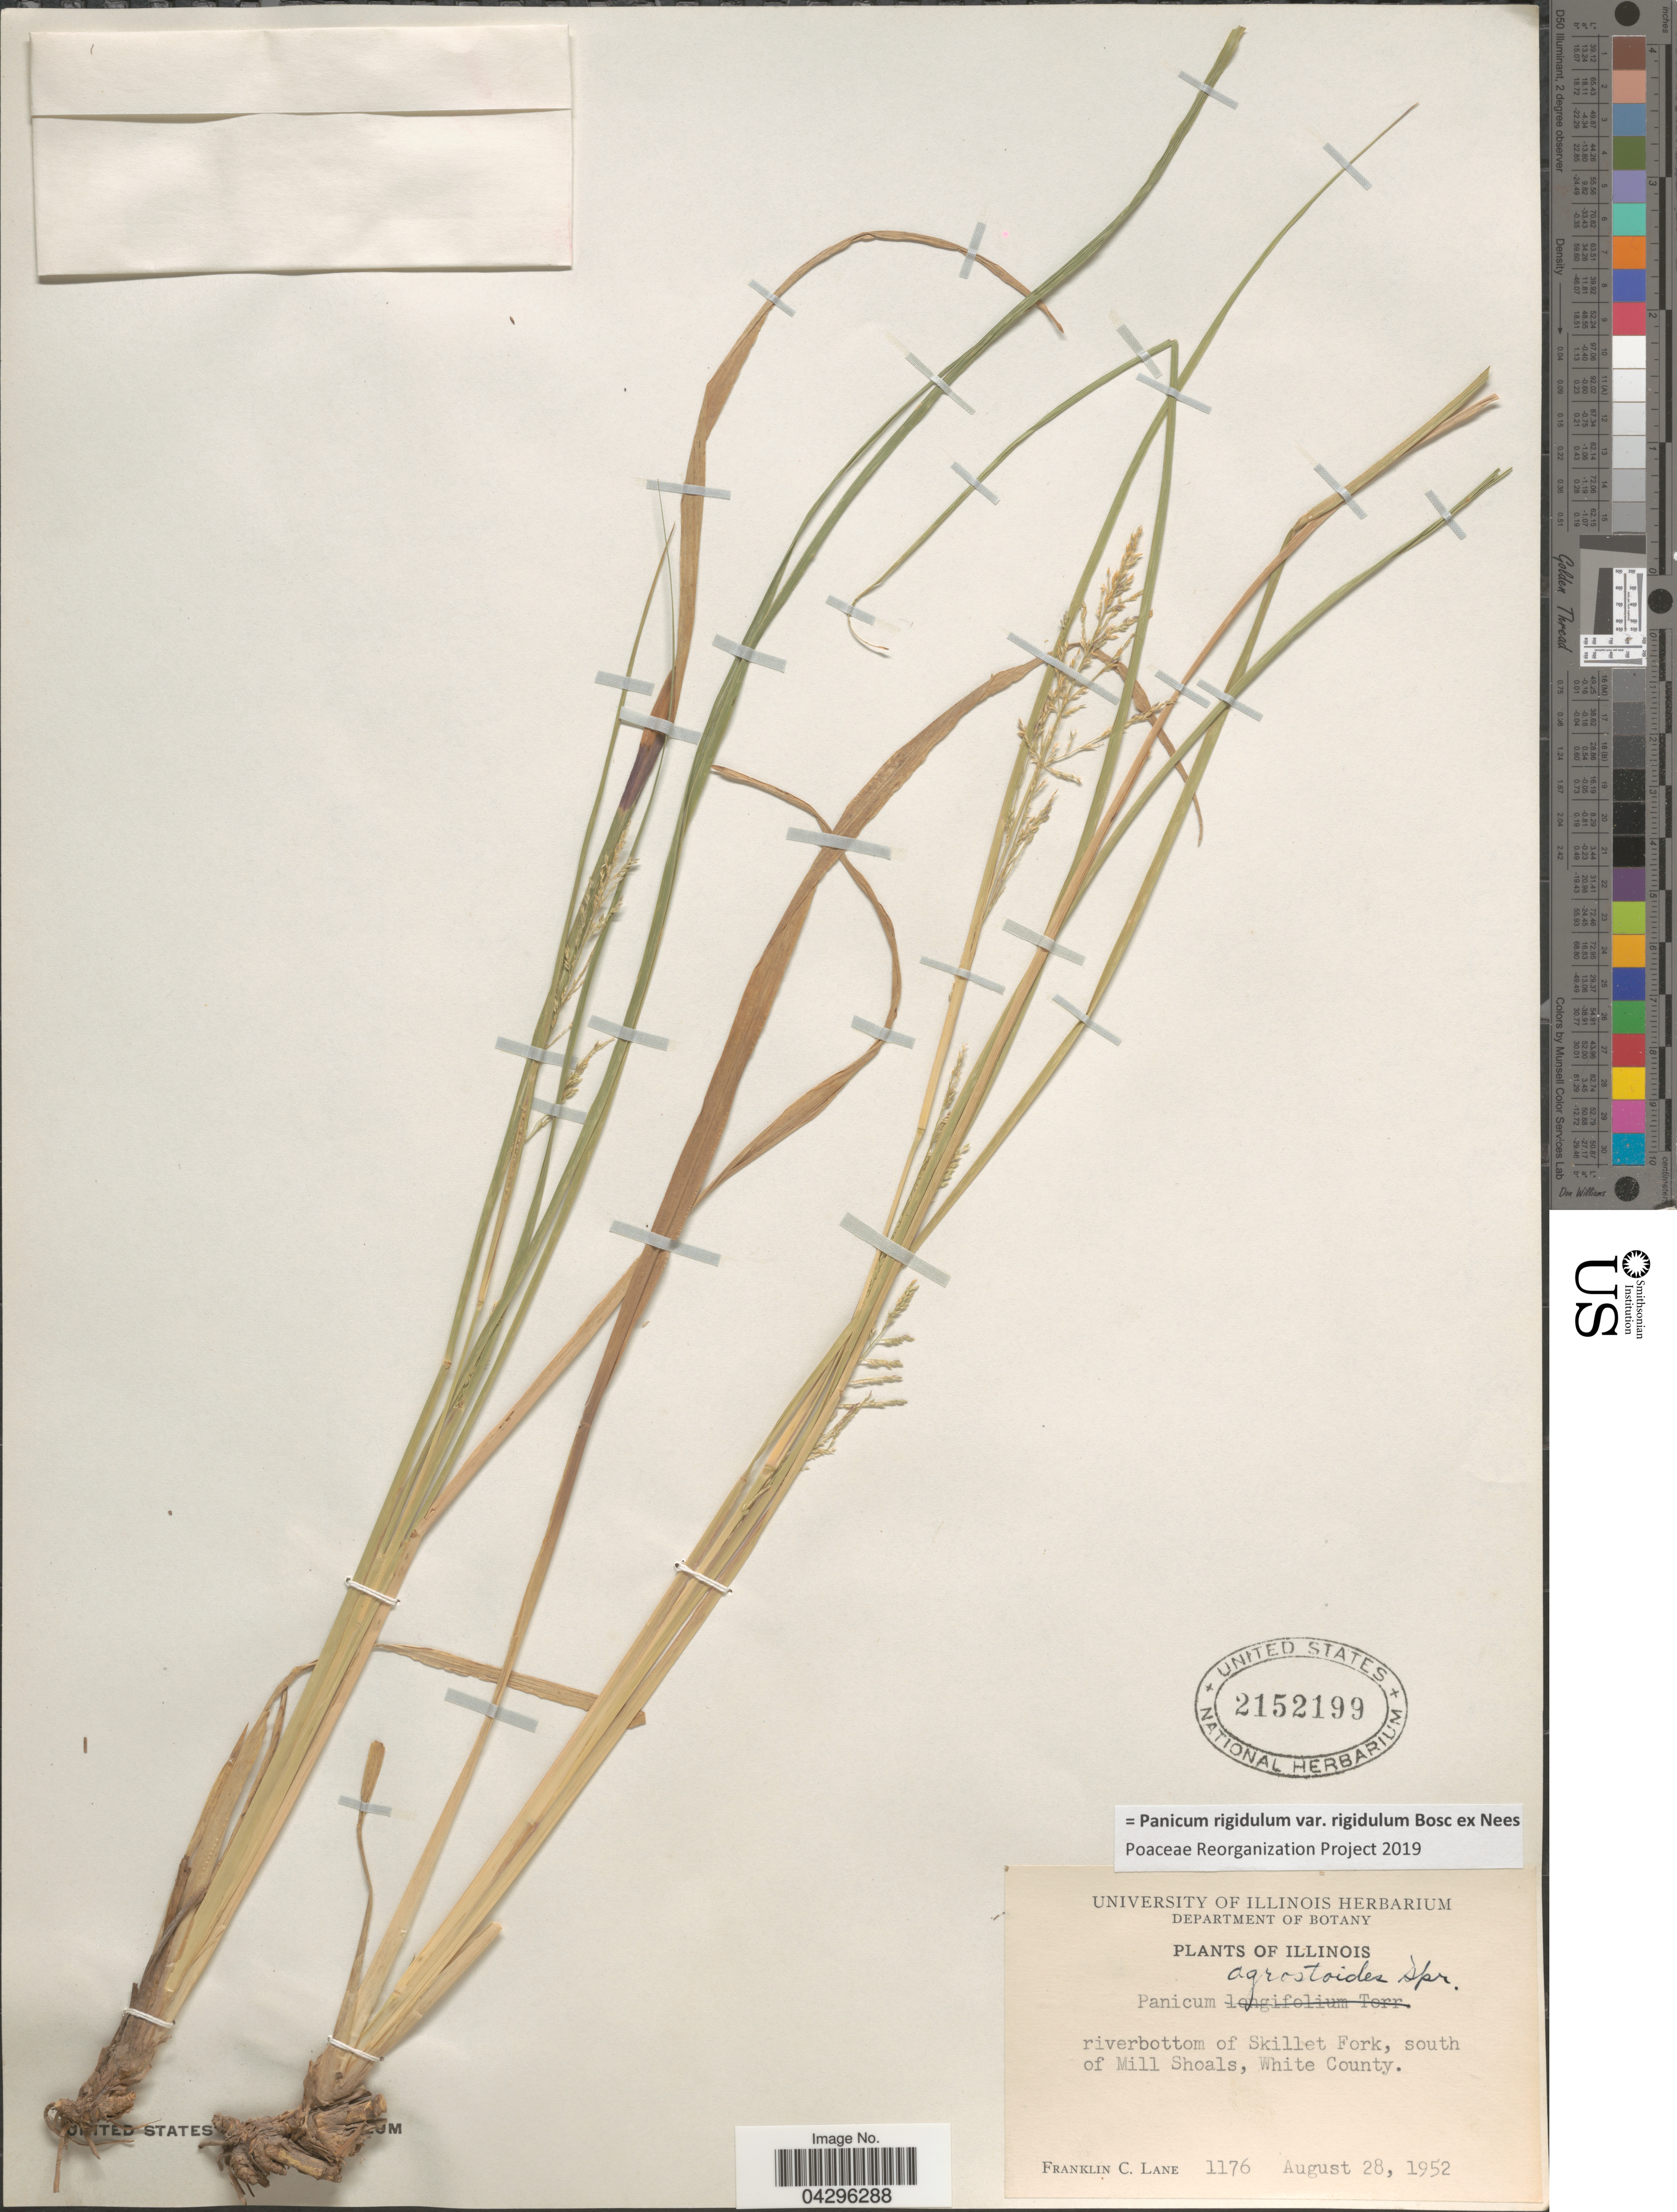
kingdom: Plantae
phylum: Tracheophyta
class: Liliopsida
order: Poales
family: Poaceae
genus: Panicum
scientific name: Panicum rigidulum var. rigidulum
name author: Bosc ex Nees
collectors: F. Lane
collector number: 1176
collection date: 1952-08-28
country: United States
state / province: Illinois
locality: Riverbottom of Skillet Fork, south of Mill Shoals, White County.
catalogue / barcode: US 2152199